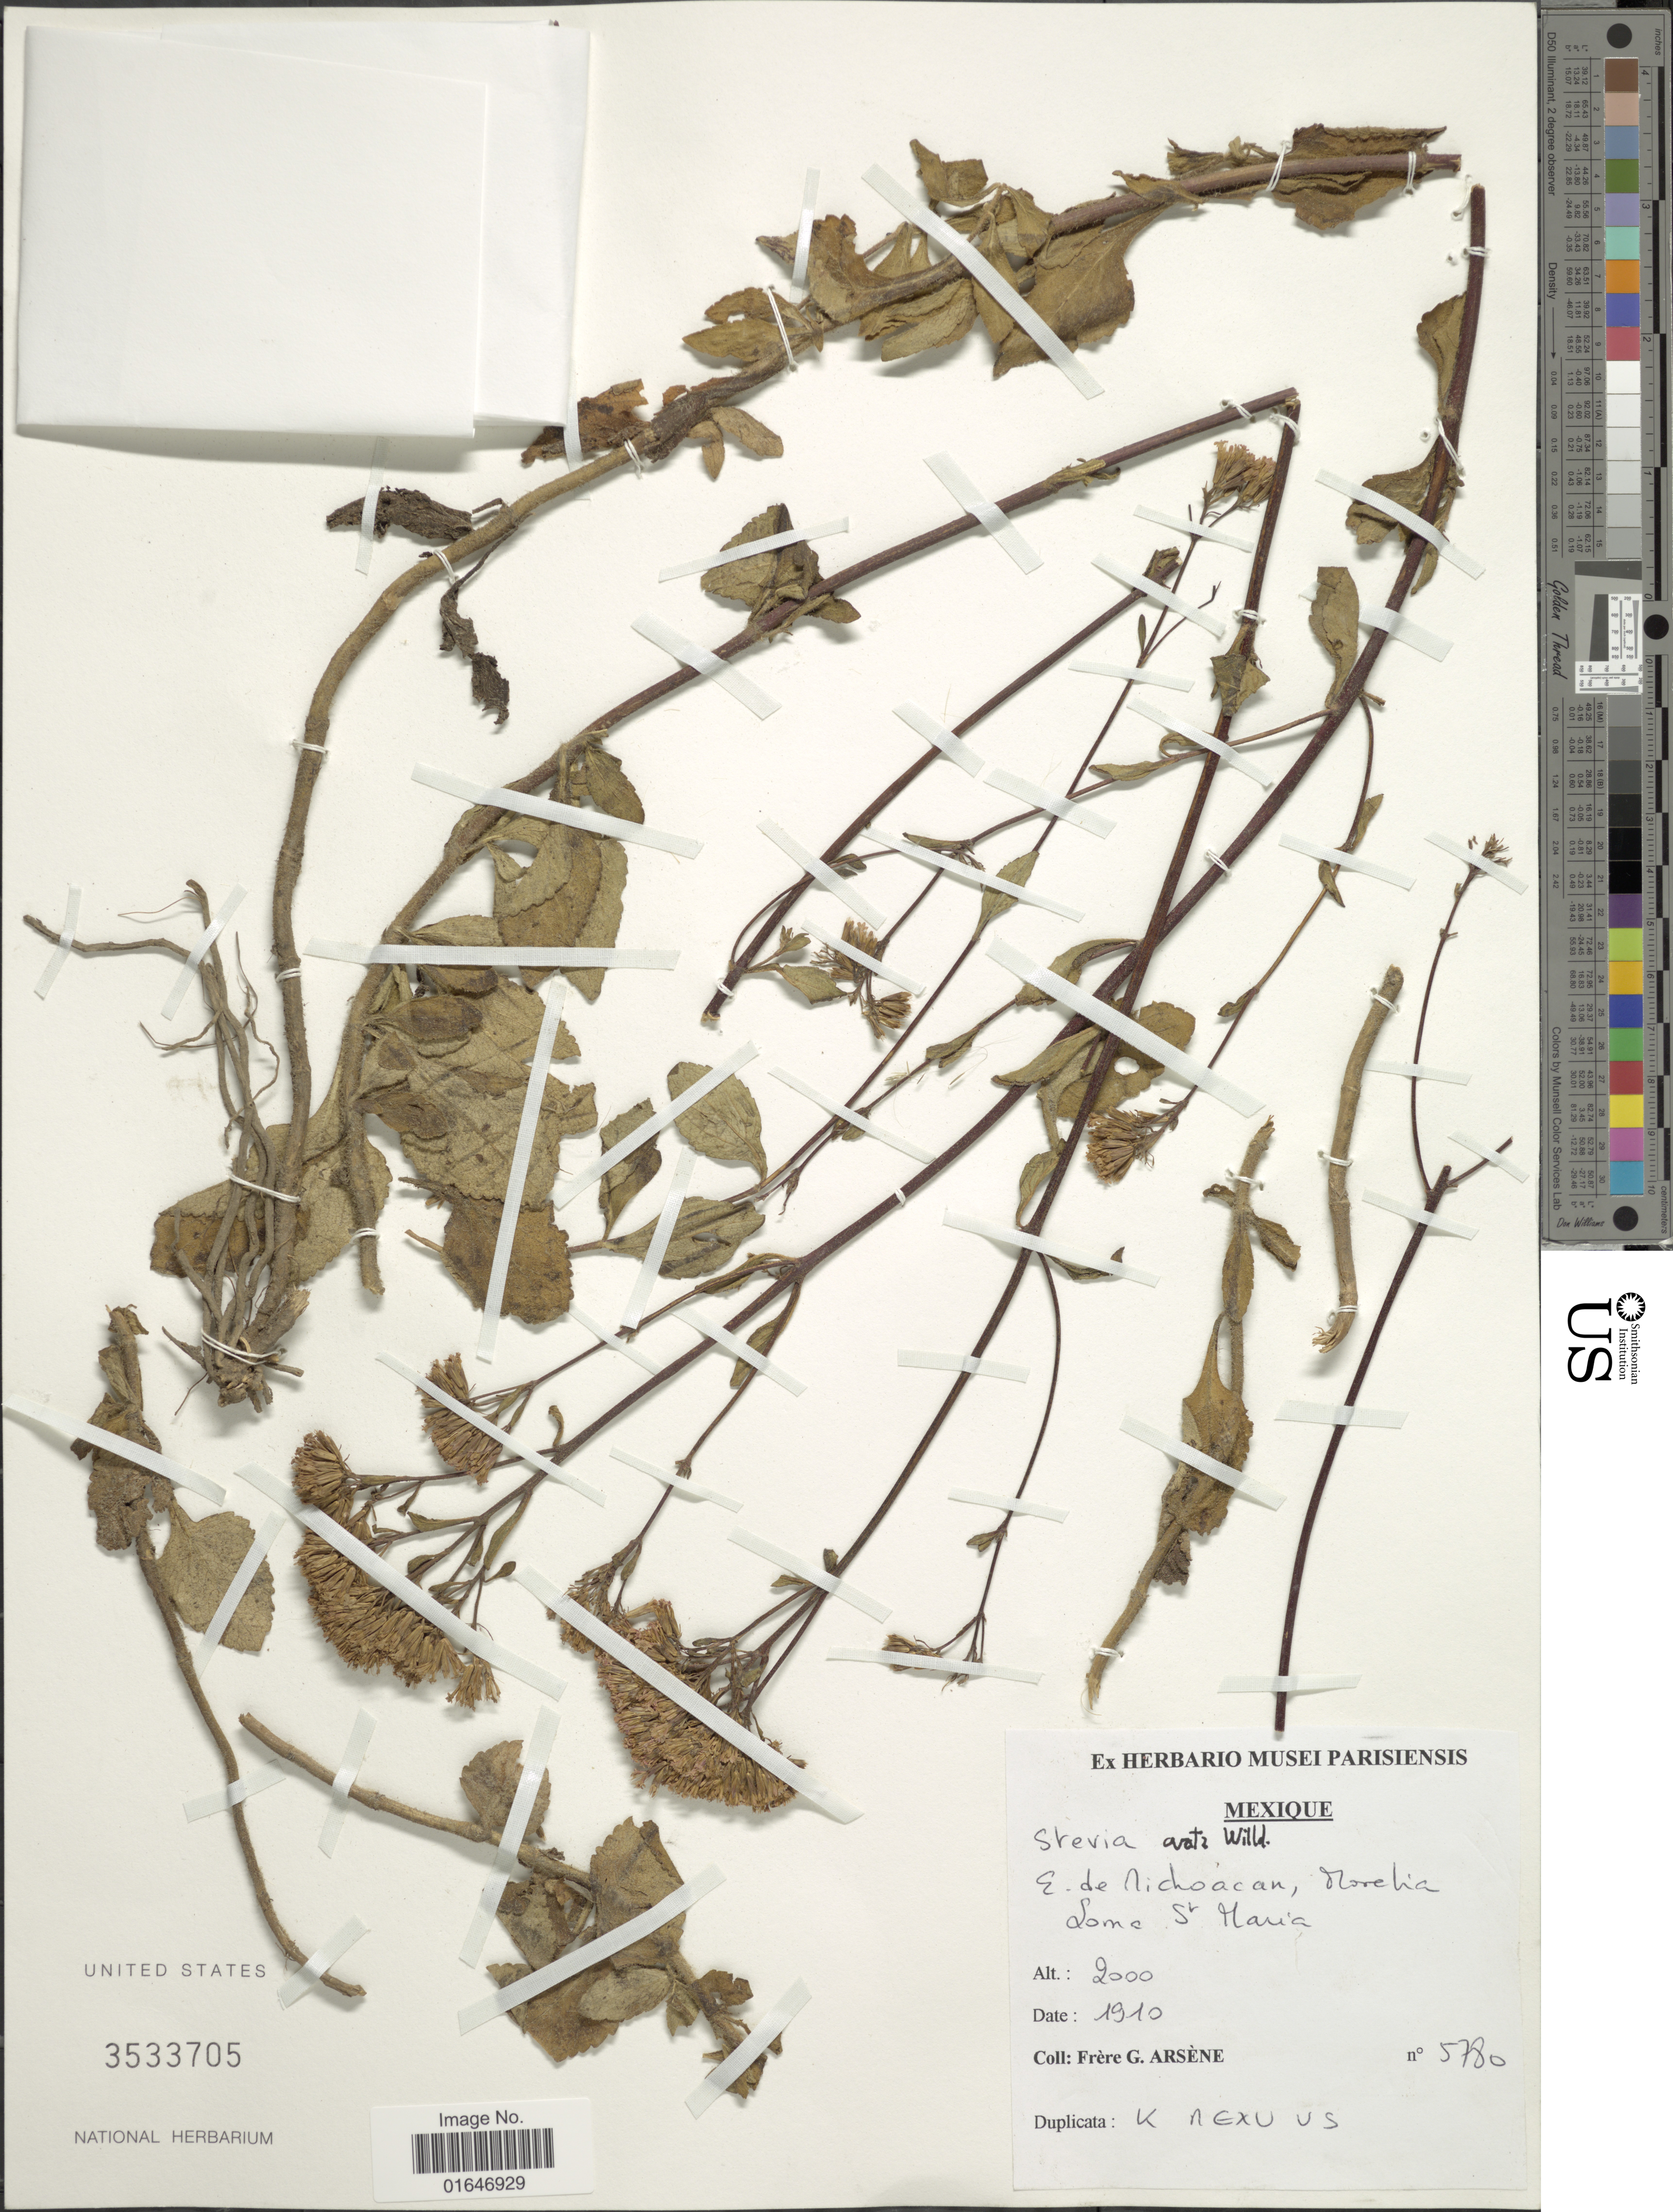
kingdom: Plantae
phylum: Tracheophyta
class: Magnoliopsida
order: Asterales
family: Asteraceae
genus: Stevia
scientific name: Stevia ovata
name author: Willd.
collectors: Bro. G. Arsène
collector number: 5780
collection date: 1910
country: Mexico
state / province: Michoacán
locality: E. de Michoacan, Morelia, Loma St. Maria.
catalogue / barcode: US 3533705